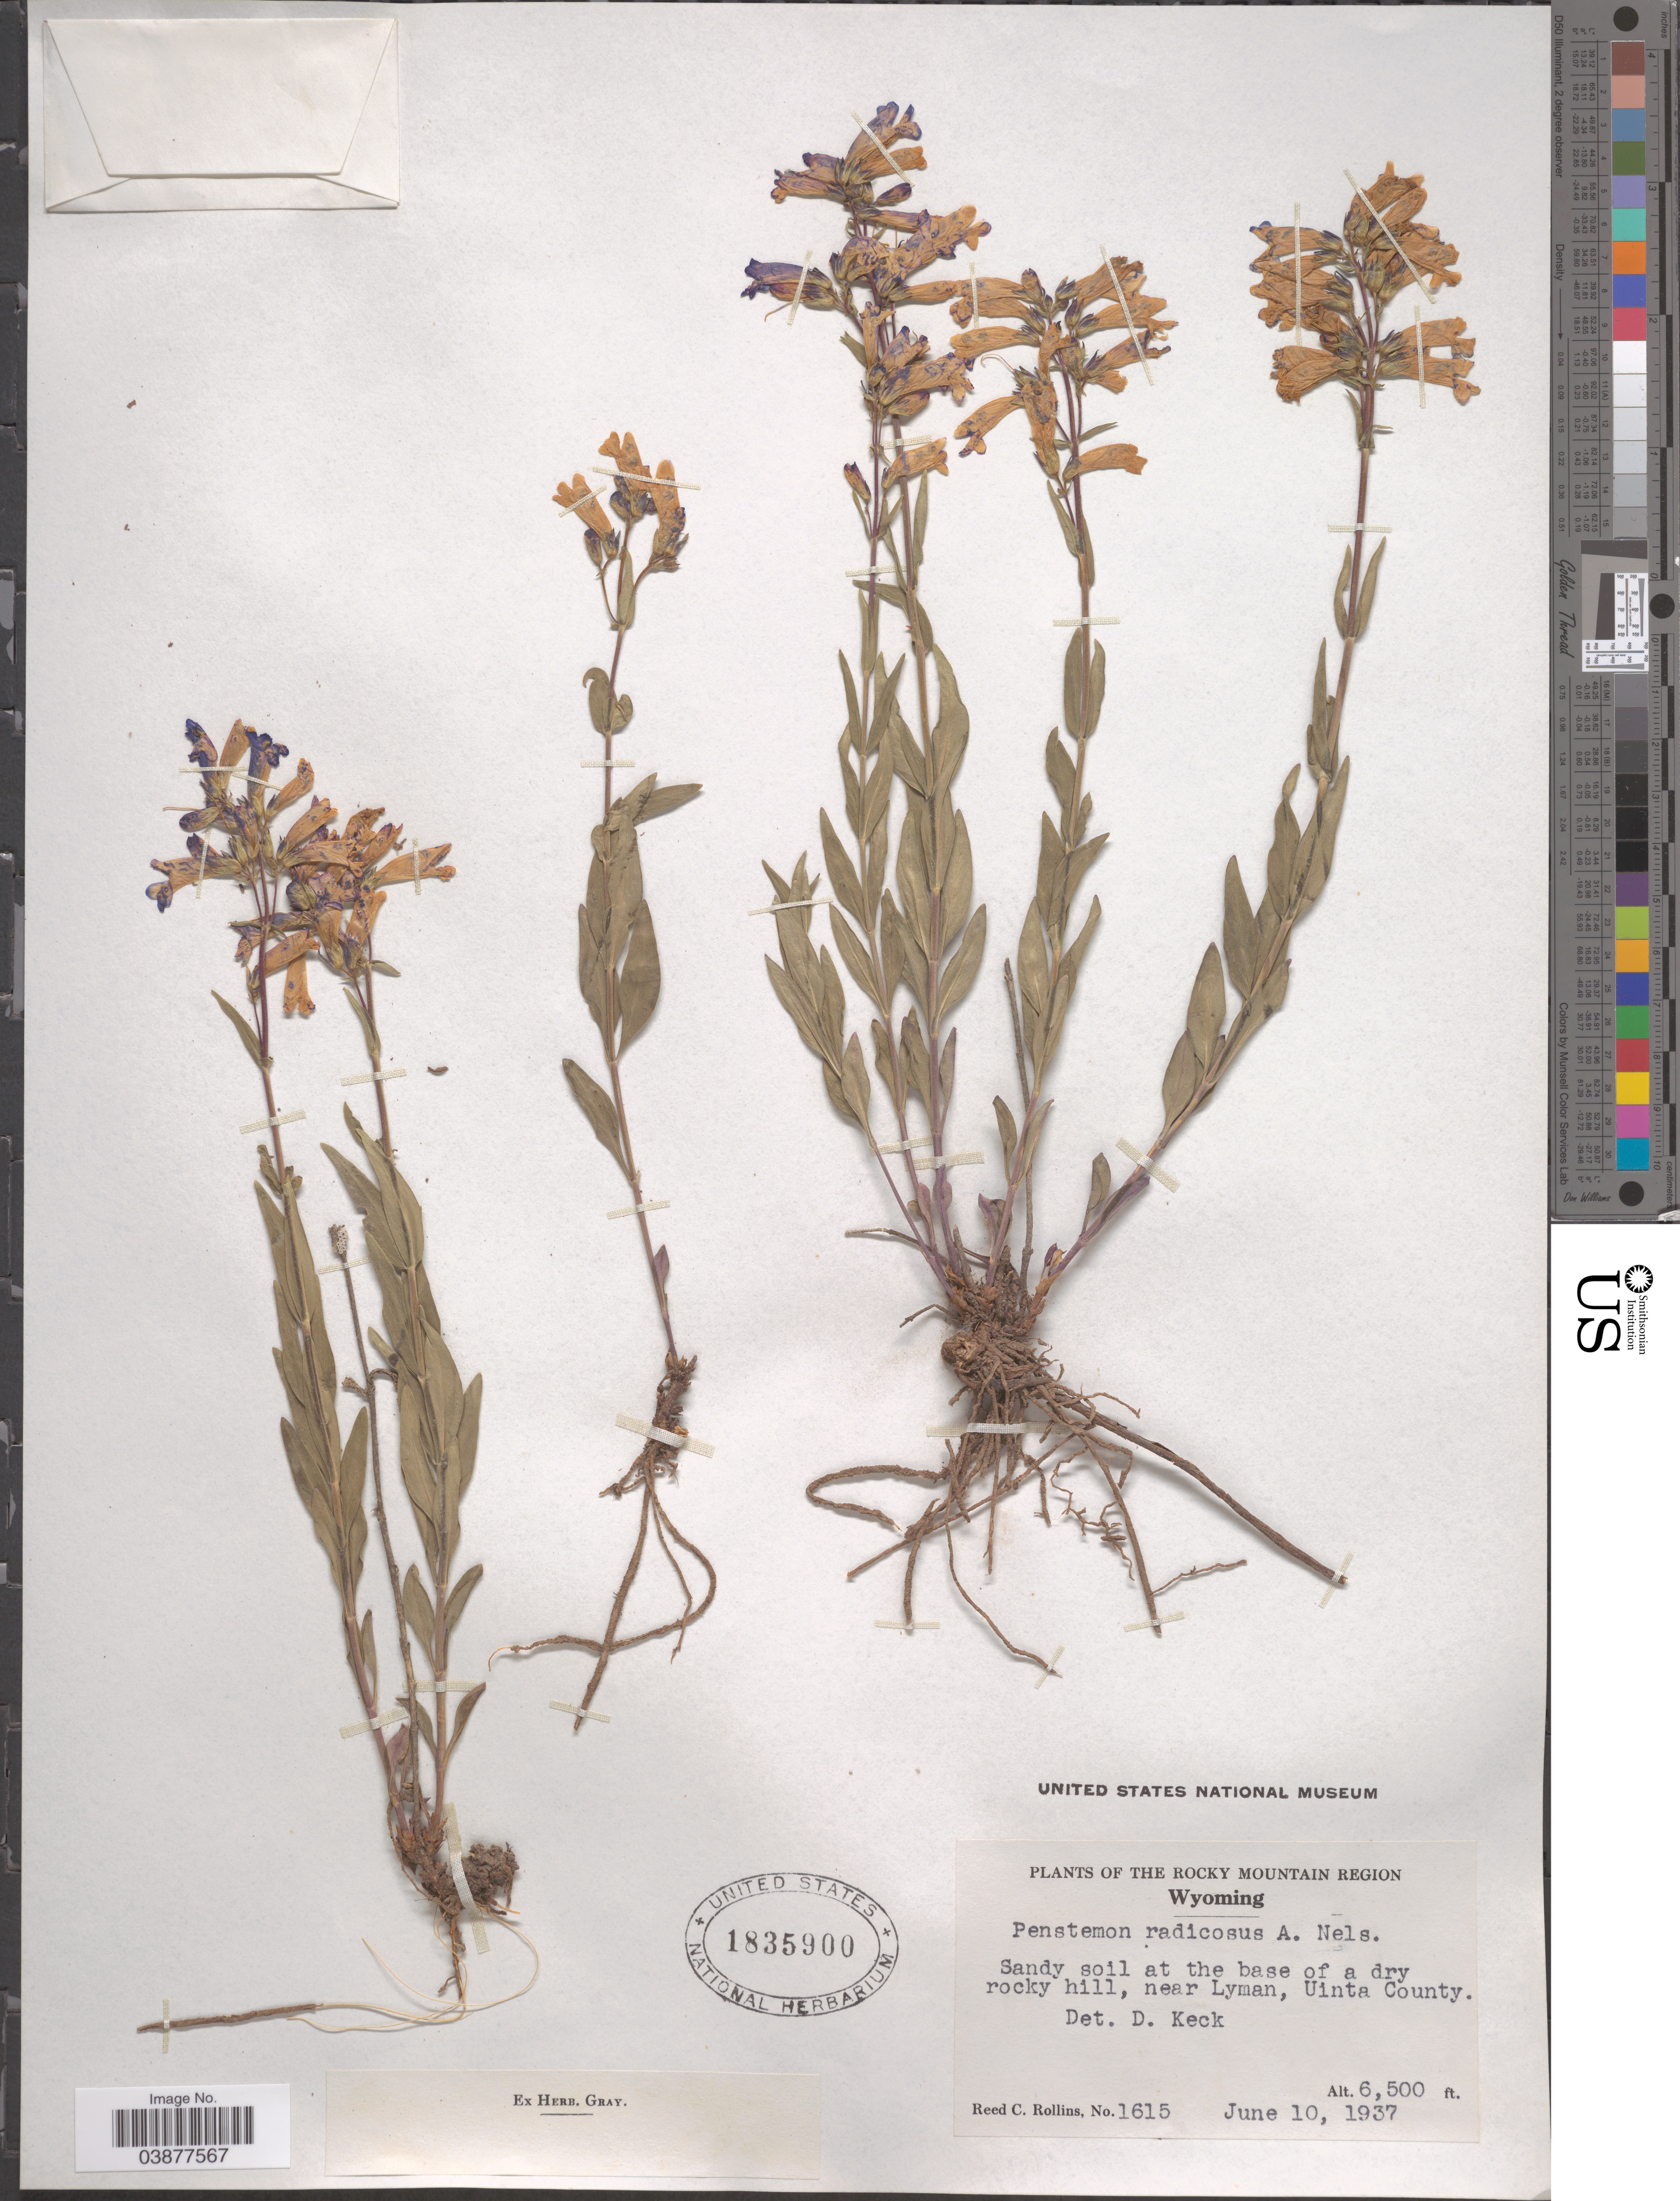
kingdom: Plantae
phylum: Tracheophyta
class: Magnoliopsida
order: Lamiales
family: Plantaginaceae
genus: Penstemon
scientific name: Penstemon radicosus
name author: A. Nelson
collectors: R. C. Rollins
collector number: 1615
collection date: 1937-06-10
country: United States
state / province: Wyoming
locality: Near Lyman, Uinta County.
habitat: sandy soil at the base of a dry rocky hill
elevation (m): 1981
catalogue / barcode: US 1835900